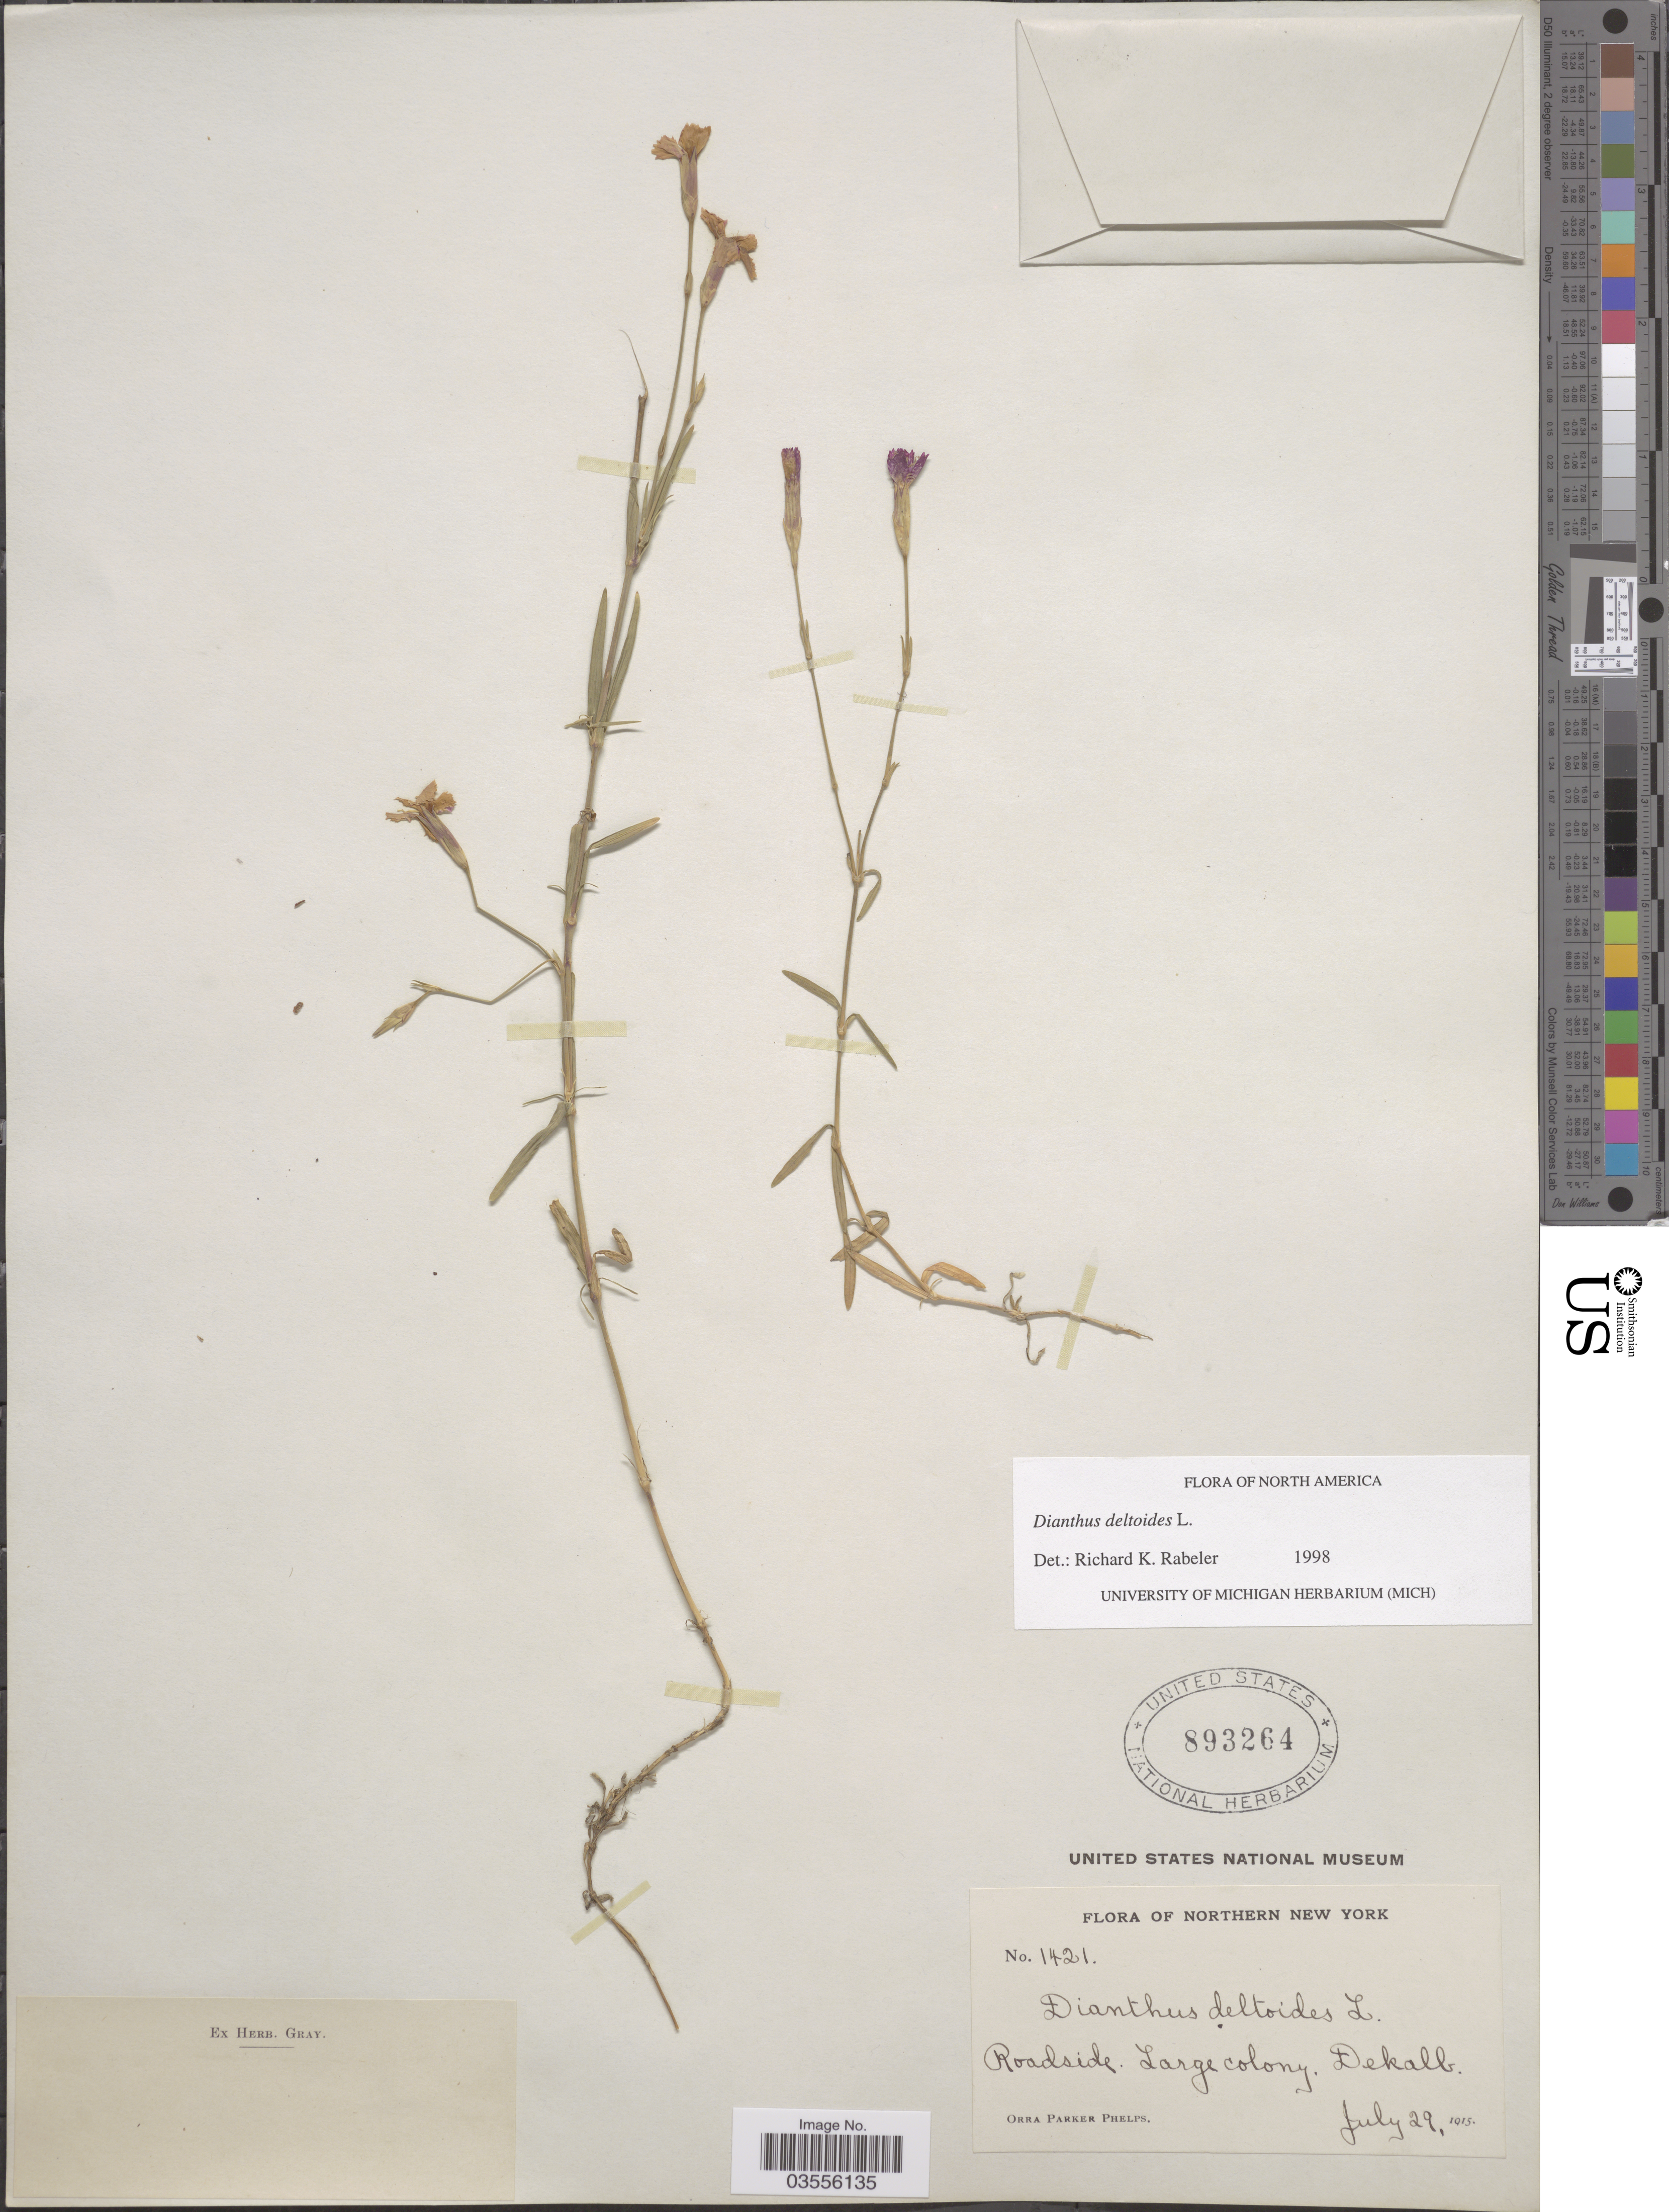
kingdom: Plantae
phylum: Tracheophyta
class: Magnoliopsida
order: Caryophyllales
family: Caryophyllaceae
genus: Dianthus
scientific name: Dianthus deltoides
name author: L.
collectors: O. P. Phelps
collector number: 1421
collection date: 1915-07-29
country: United States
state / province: New York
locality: Northern New York. Dekalb.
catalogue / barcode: US 893264